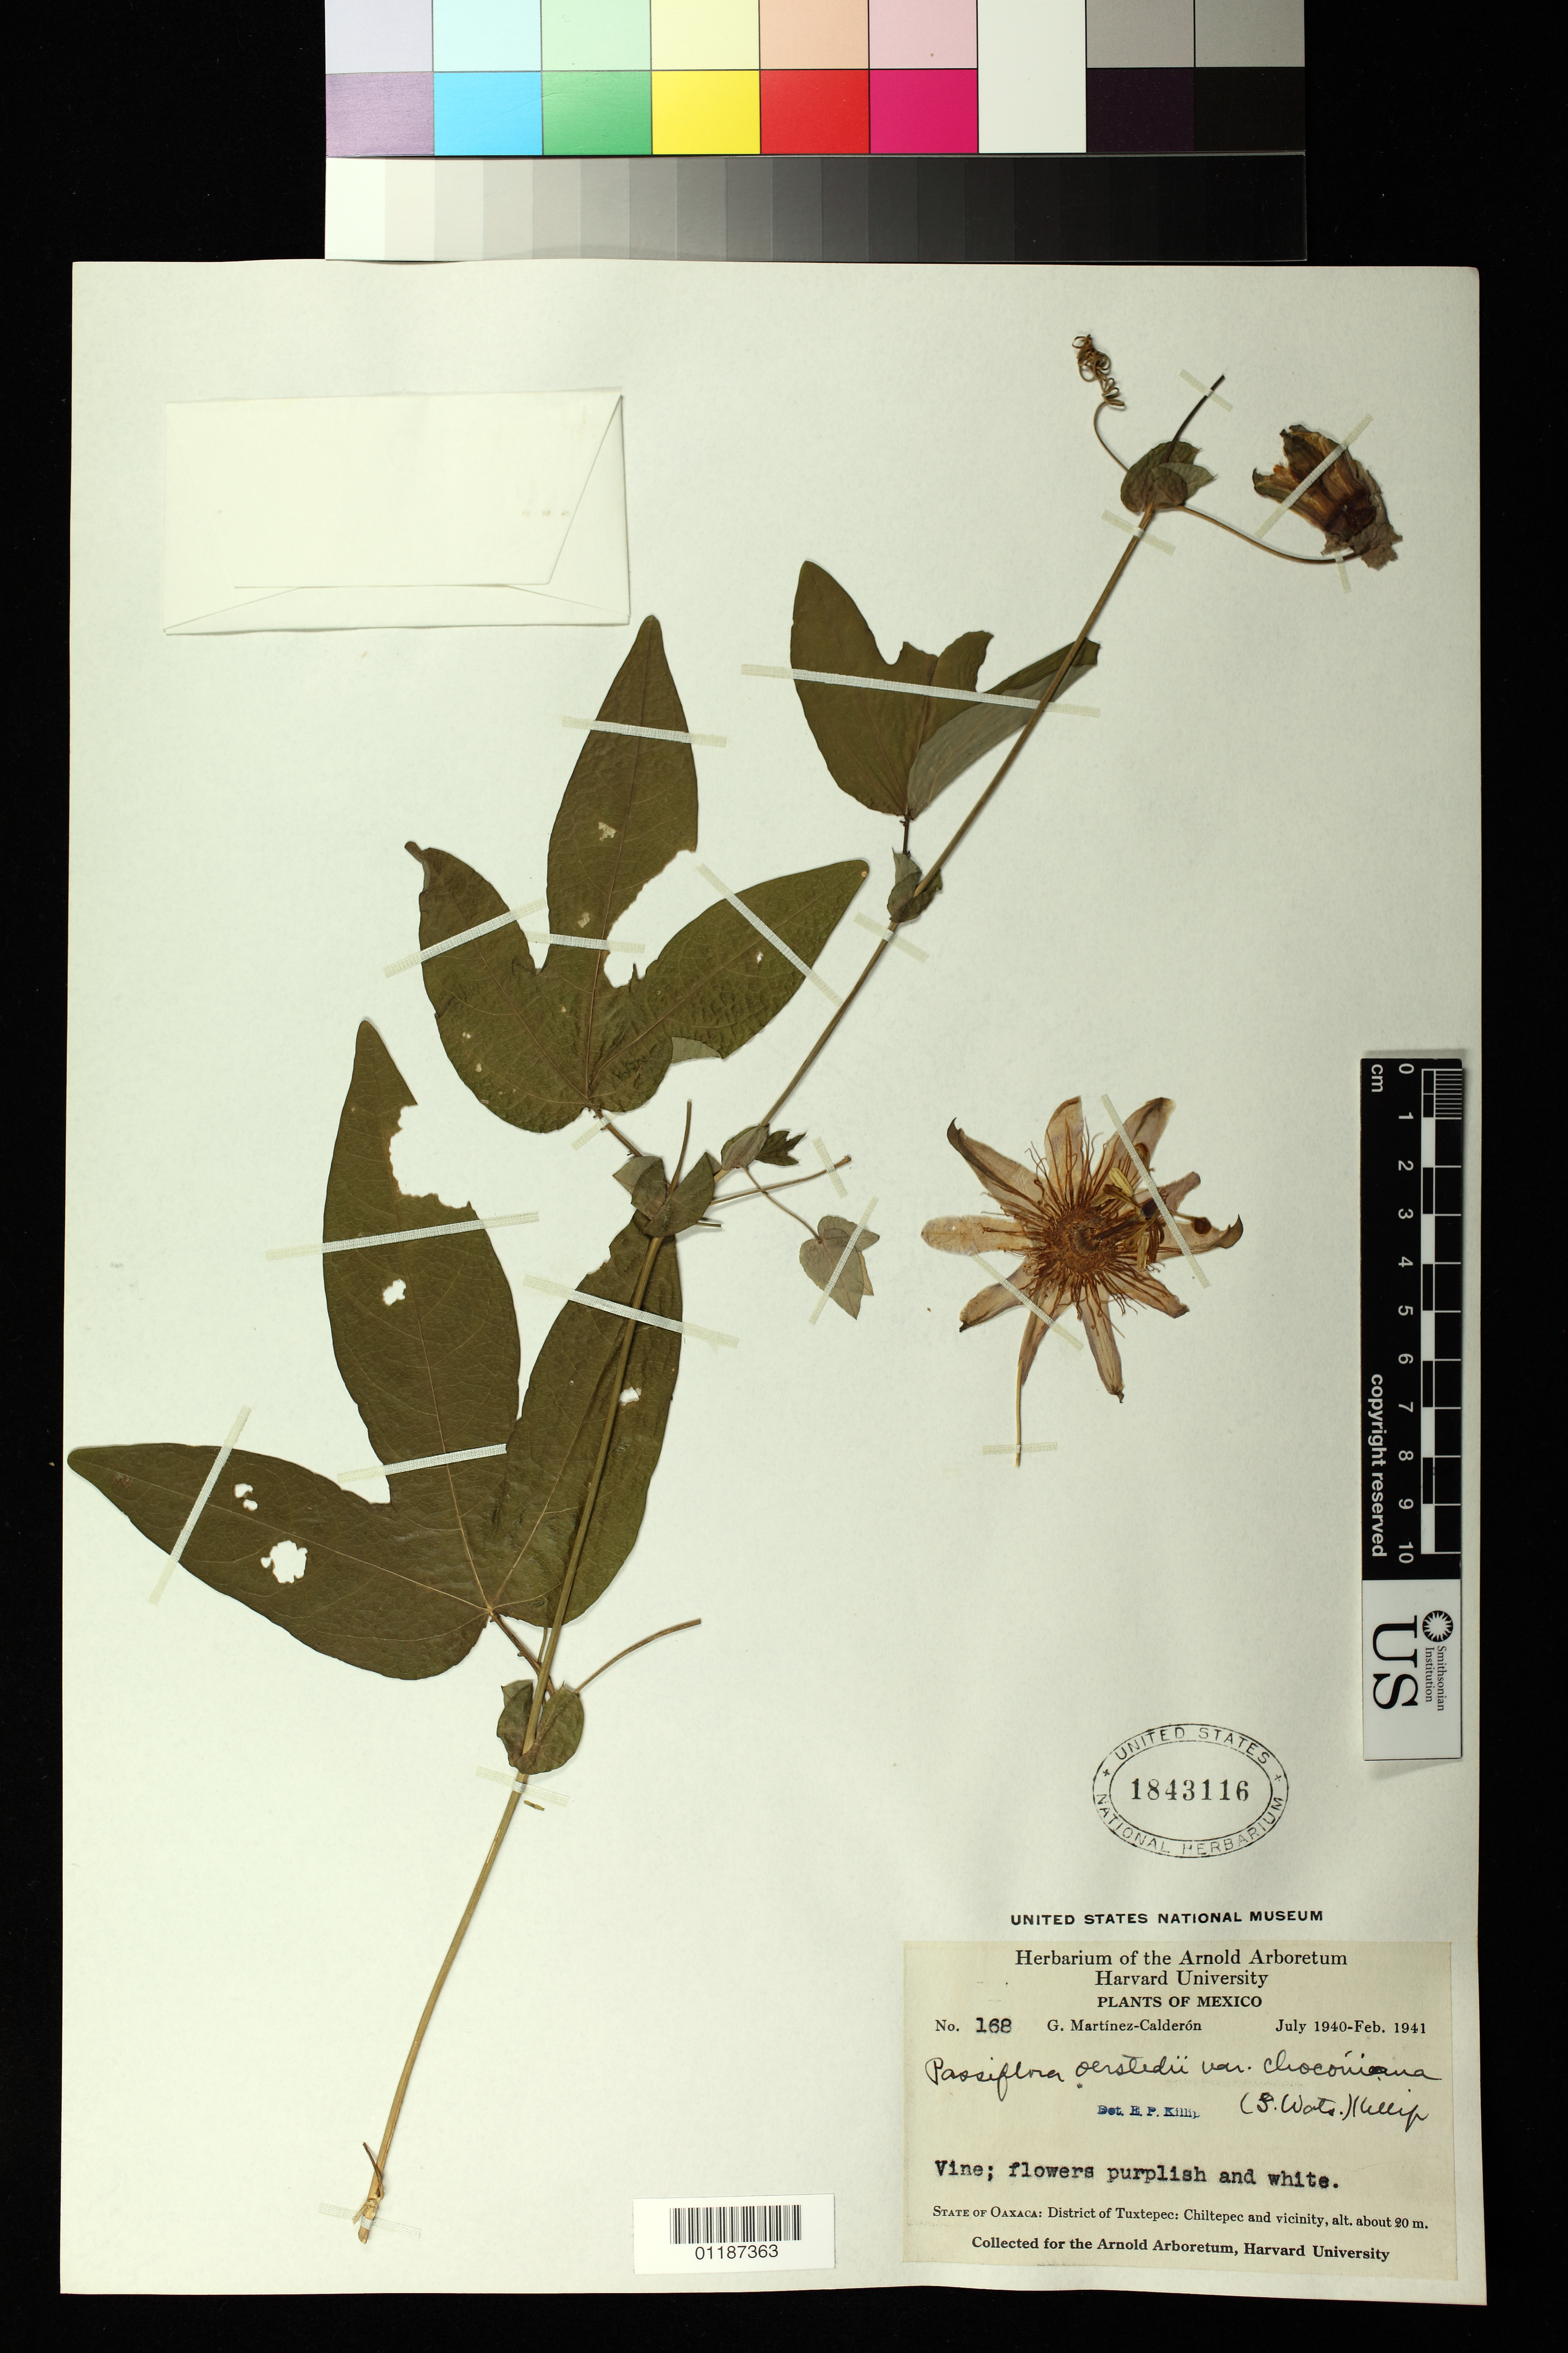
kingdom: Plantae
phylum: Tracheophyta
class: Magnoliopsida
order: Malpighiales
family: Passifloraceae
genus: Passiflora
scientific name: Passiflora oerstedii var. choconiana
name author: (S. Watson) Killip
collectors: C. Martínez-Calderón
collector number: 168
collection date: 1940-04/1941-02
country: Mexico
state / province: Oaxaca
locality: Chiltepec and vicinity, District of Tuxtepec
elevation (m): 20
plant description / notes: San José Chiltepec is current name.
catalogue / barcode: US 1843116